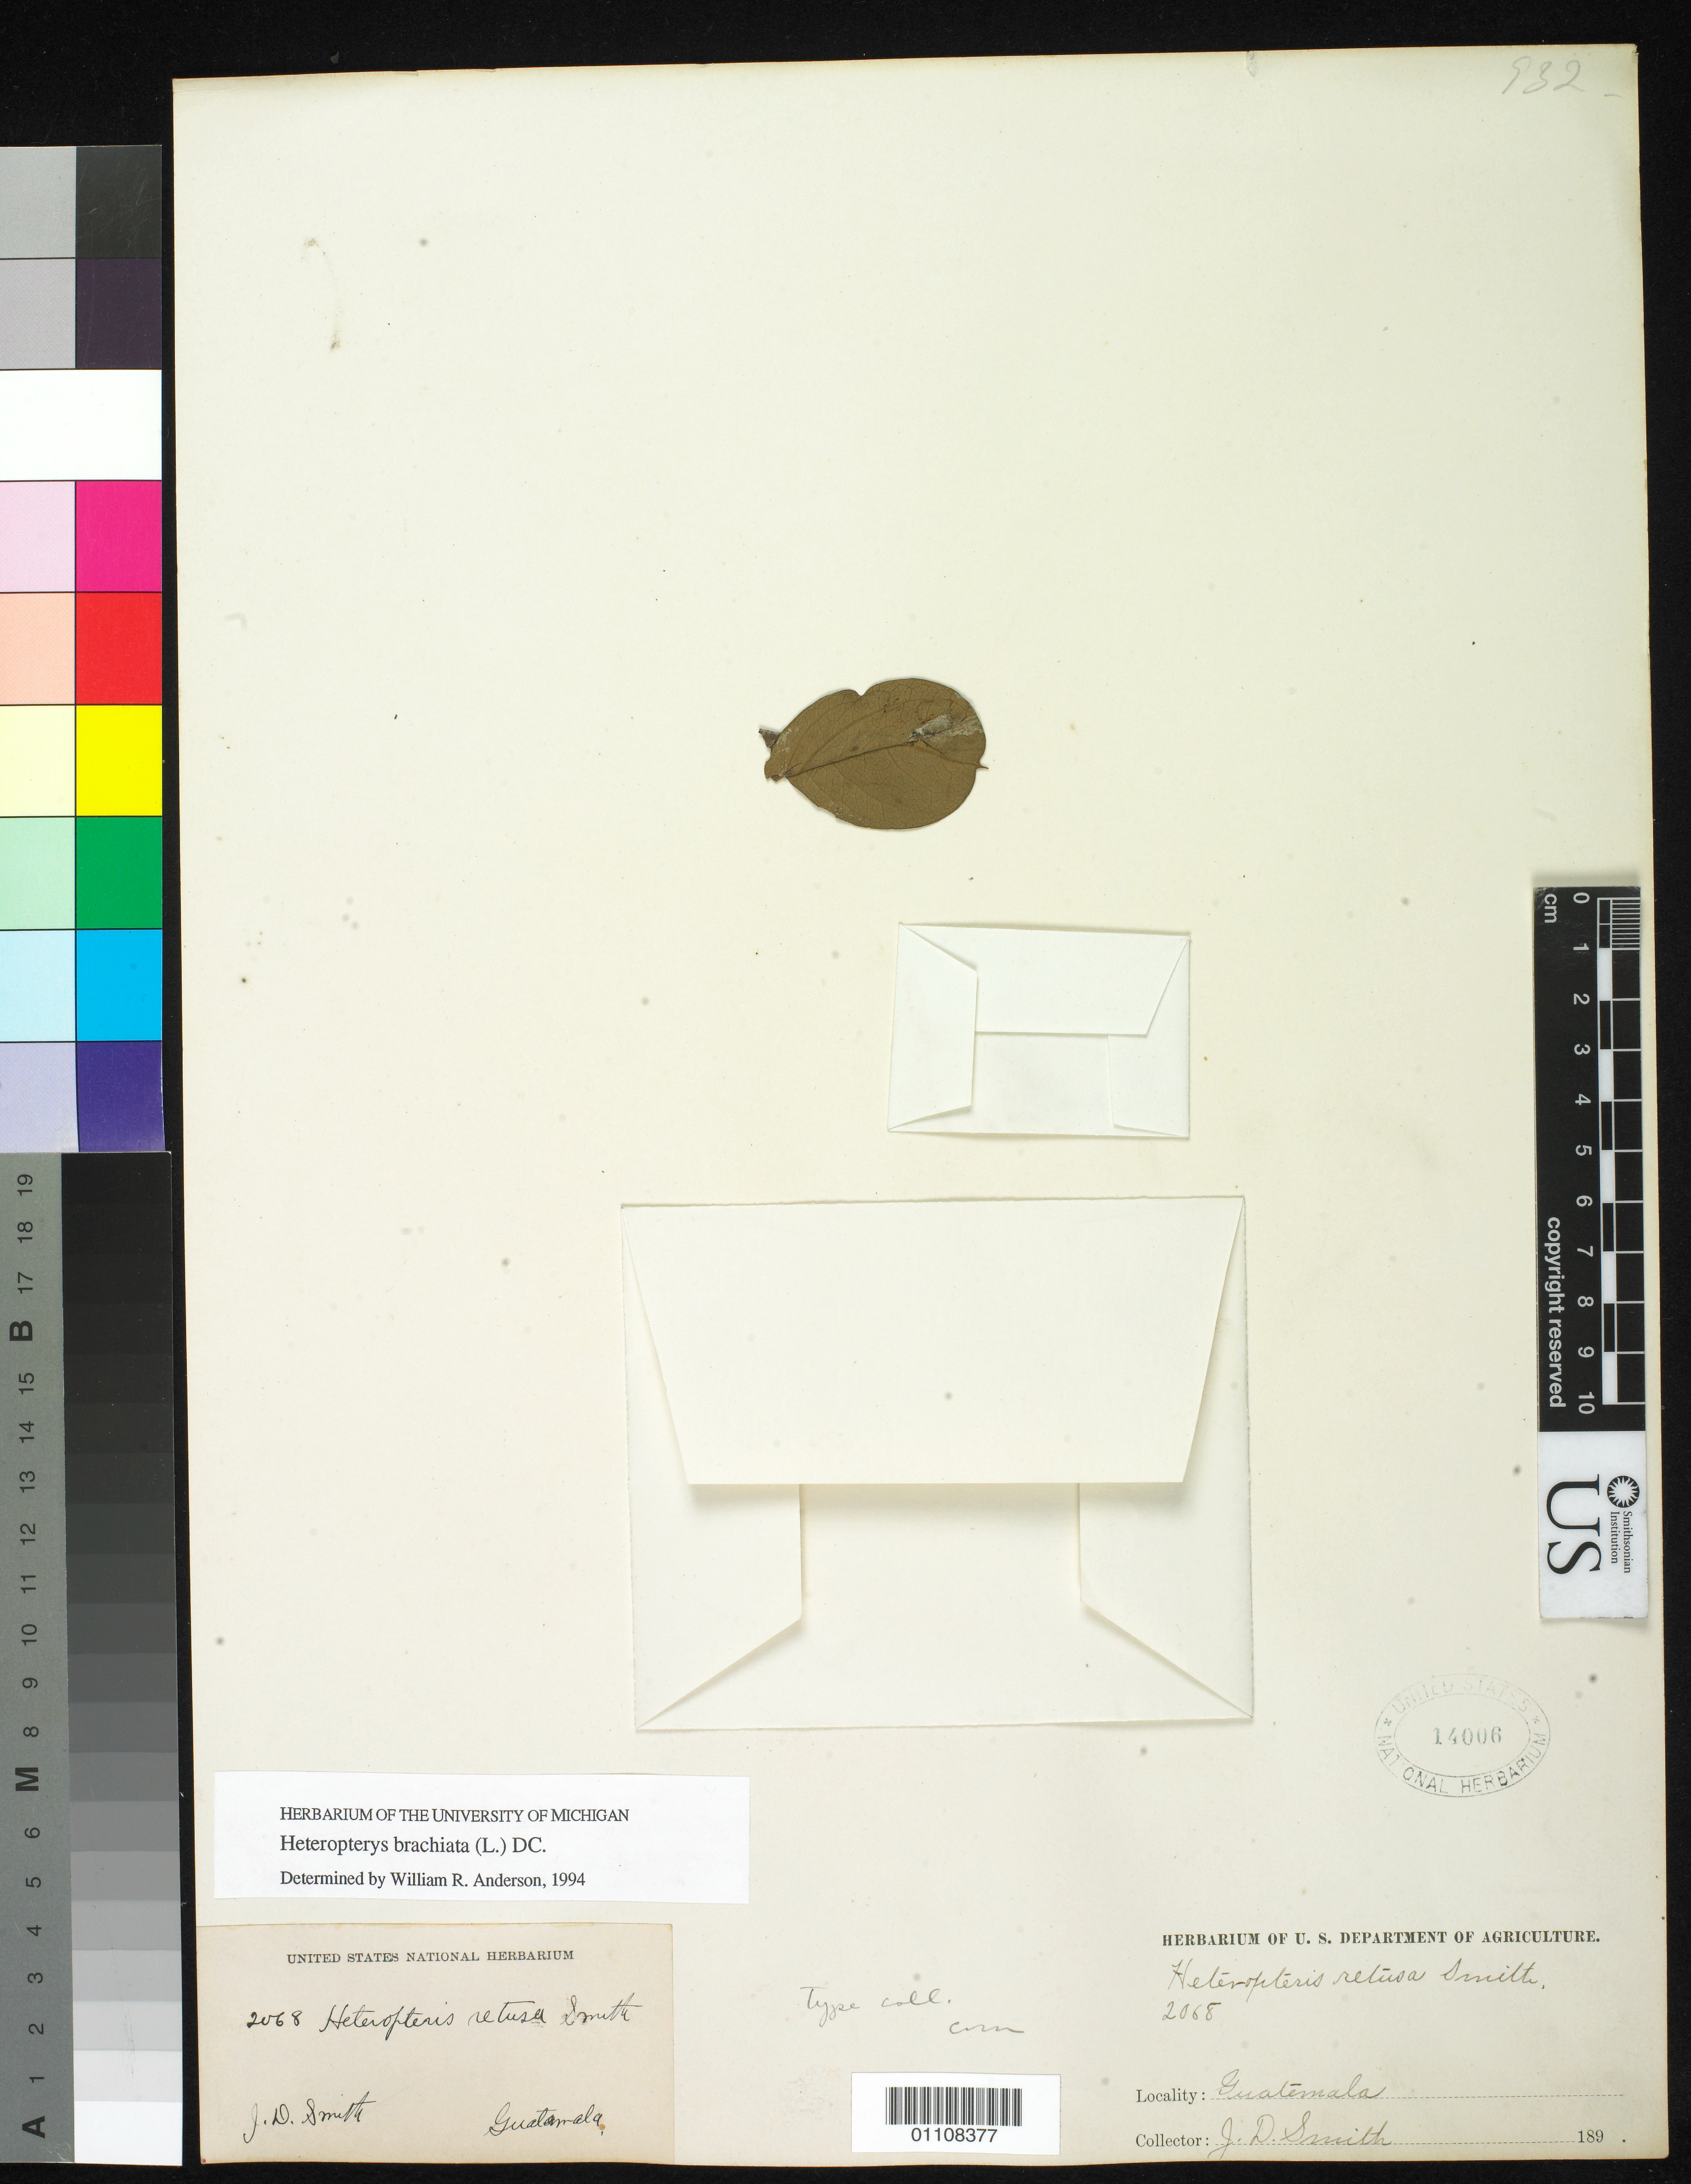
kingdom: Plantae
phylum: Tracheophyta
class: Magnoliopsida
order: Malpighiales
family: Malpighiaceae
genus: Heteropterys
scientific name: Heteropterys retusa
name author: Donn. Sm.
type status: Isotype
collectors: J. Donnell Smith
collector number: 2068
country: Guatemala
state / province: Guatemala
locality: Sapote.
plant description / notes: Fragment (leaf), probably from US specimen (USNH 1362460)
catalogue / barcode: US 14006